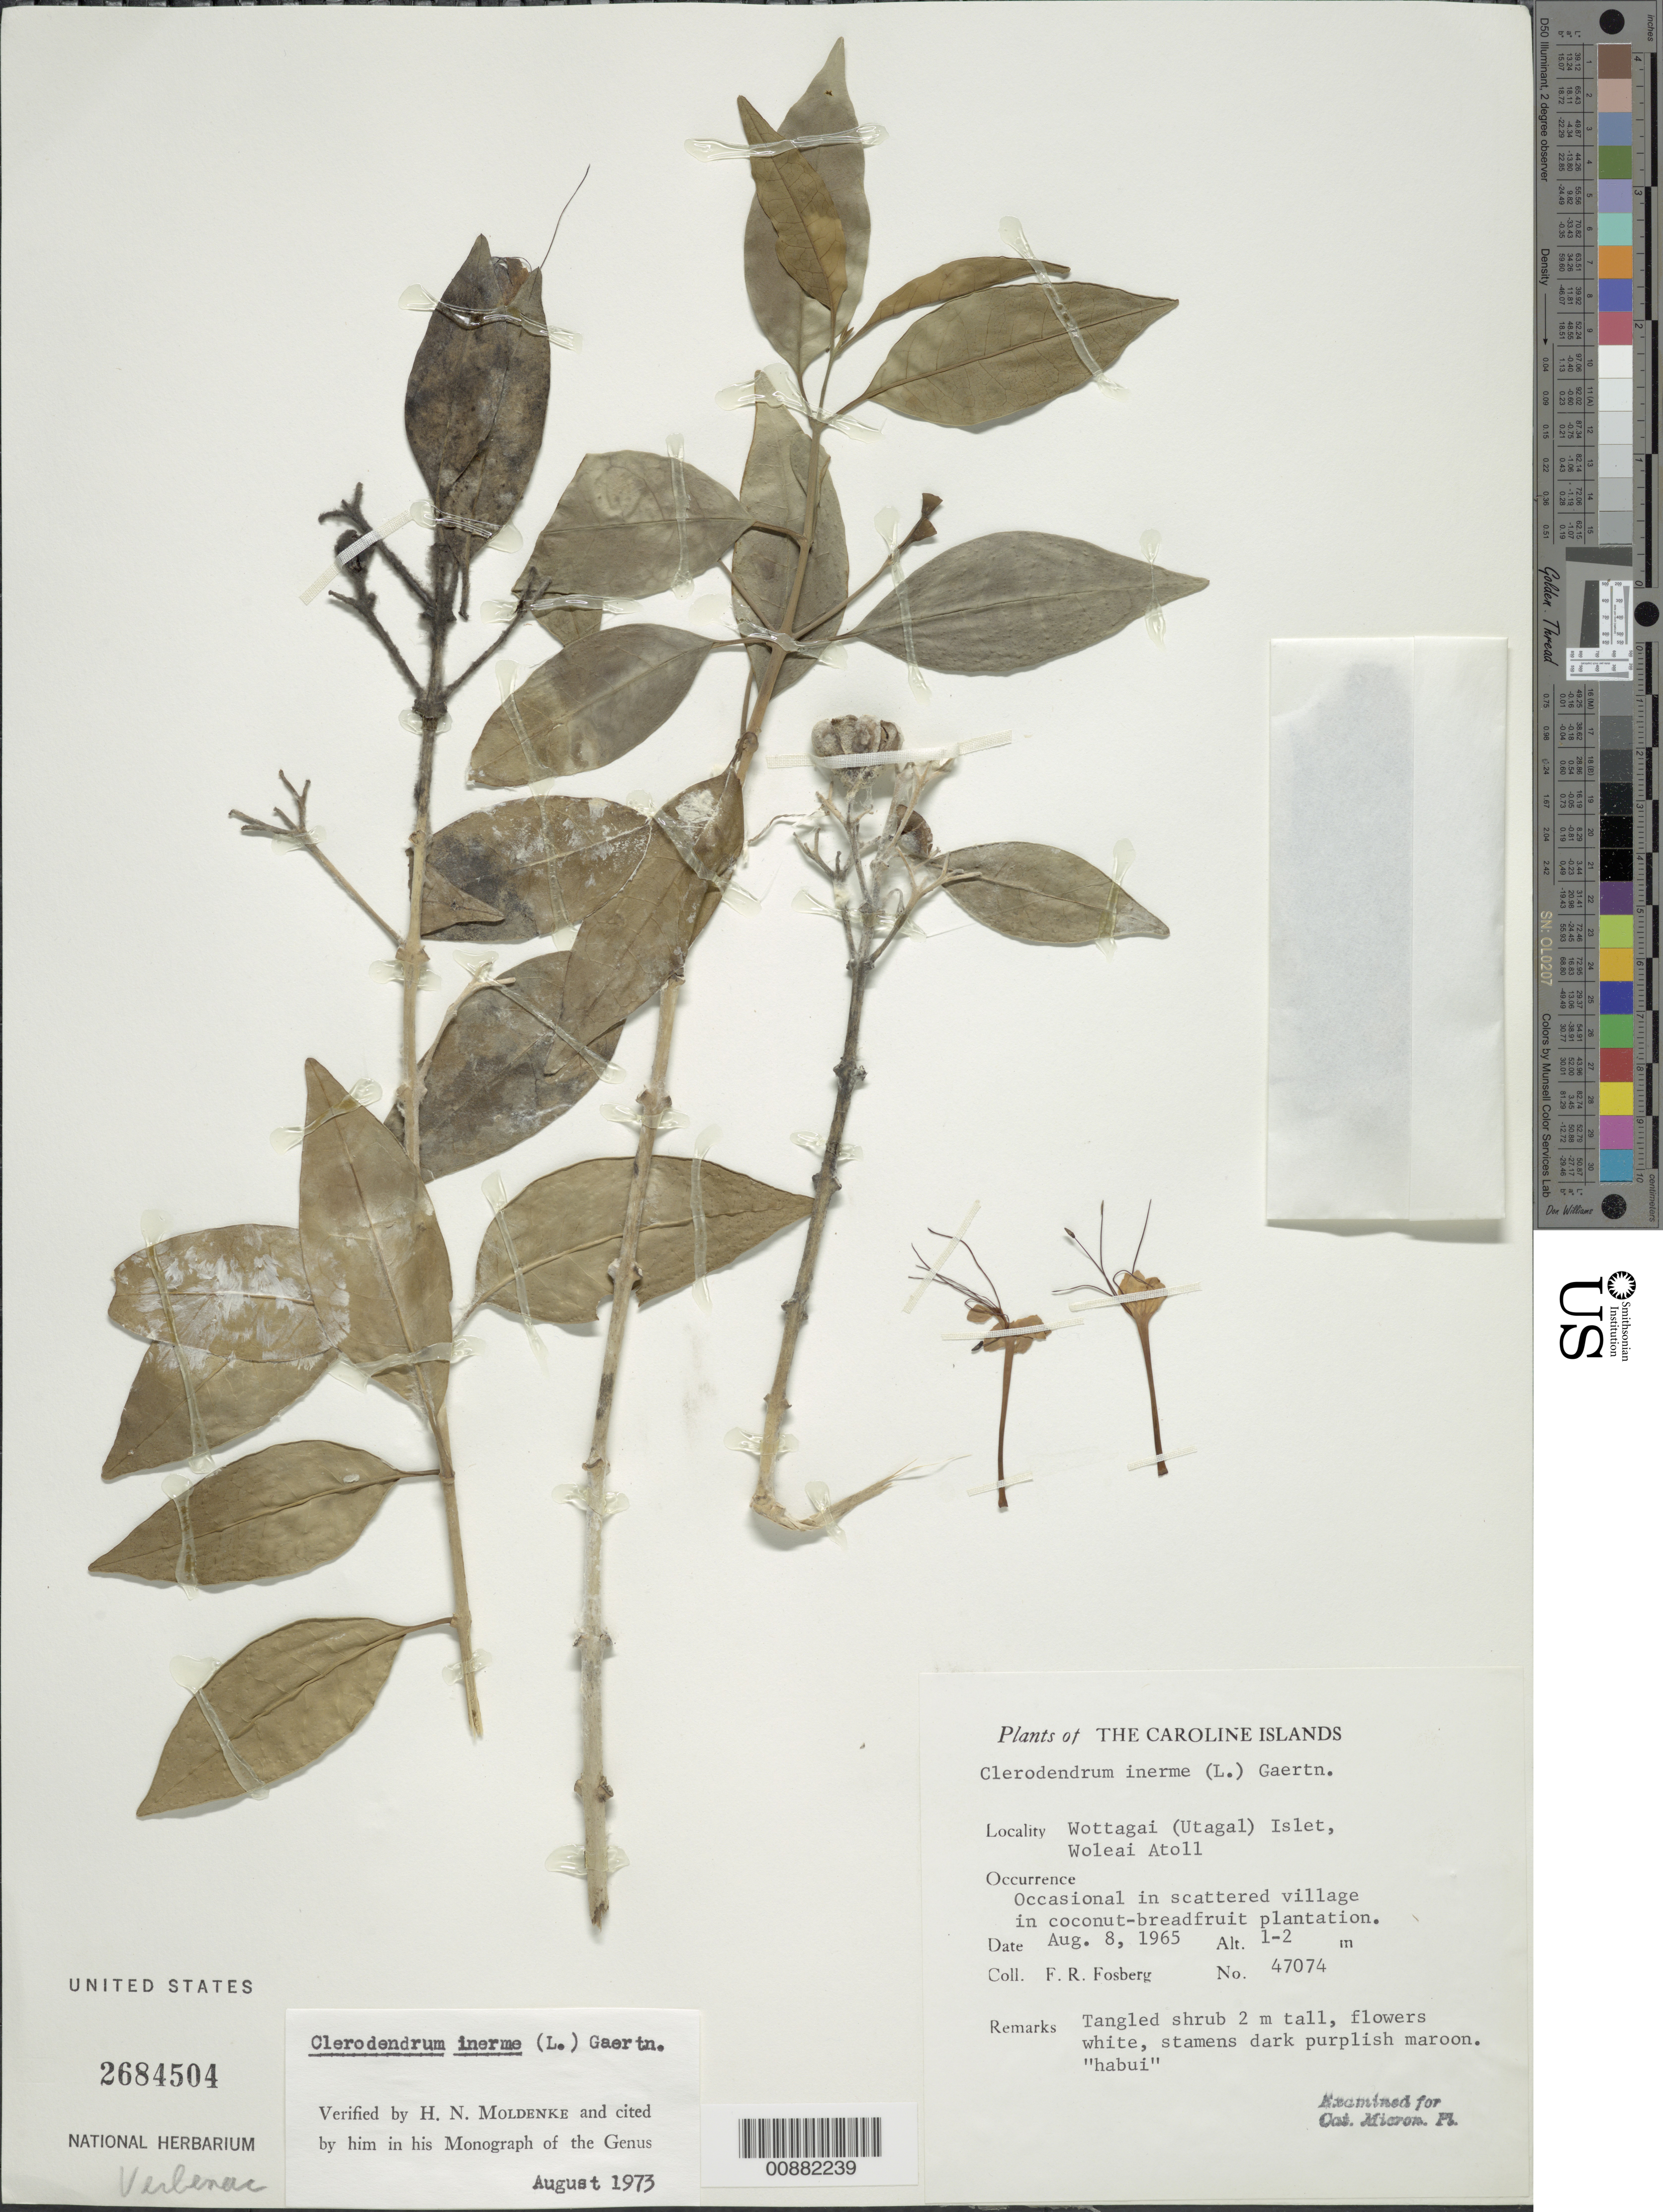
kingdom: Plantae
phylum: Tracheophyta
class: Magnoliopsida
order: Lamiales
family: Lamiaceae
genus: Clerodendrum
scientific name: Clerodendrum inerme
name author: (L.) Gaertn.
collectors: F. R. Fosberg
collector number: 47074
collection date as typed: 08 Aug 1965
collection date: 1965-08-08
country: Micronesia, Federated States of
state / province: Yap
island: Woleai Atoll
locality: Wottagai (Utagal) Islet.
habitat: Occasional in scattered village in coconut-breadfruit plantation.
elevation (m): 1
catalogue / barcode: US 2684504